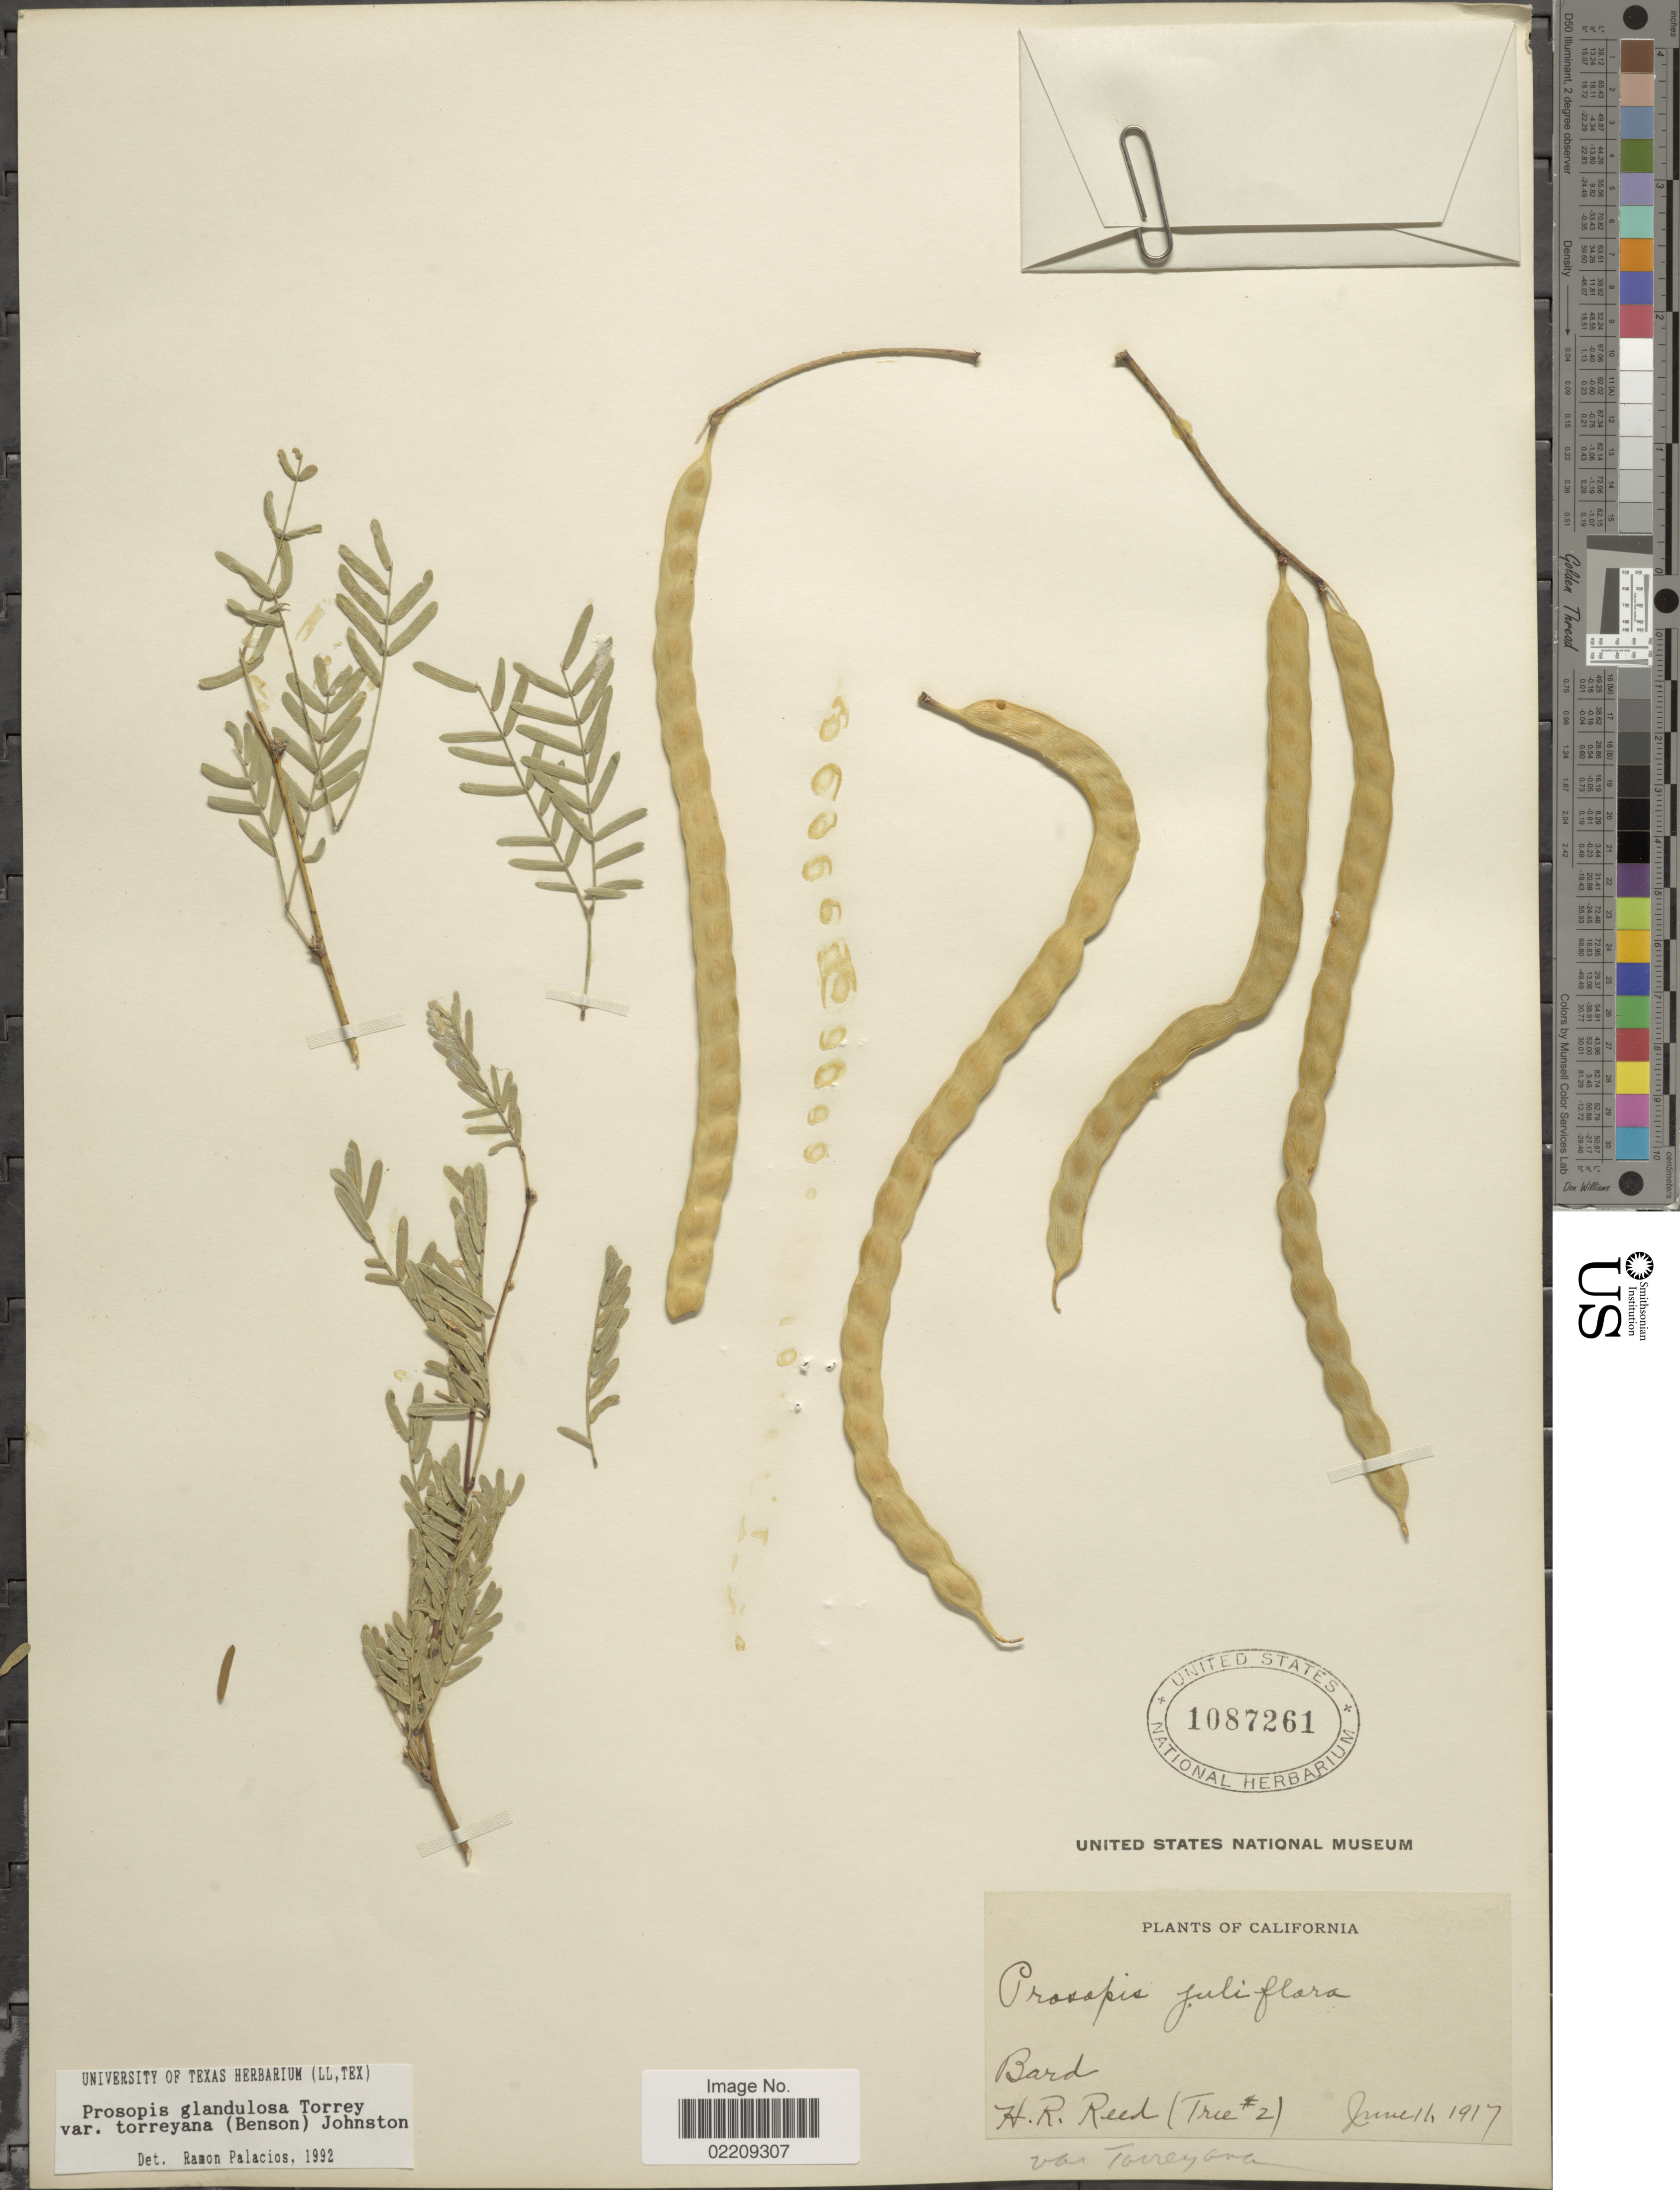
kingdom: Plantae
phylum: Tracheophyta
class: Magnoliopsida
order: Fabales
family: Fabaceae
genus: Neltuma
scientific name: Neltuma odorata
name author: (Torr. & Frém.) C. E. Hughes & G.P. Lewis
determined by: Strong, Mark T., (BOT), Smithsonian Institution - National Museum of Natural History (UNITED STATES)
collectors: H. Reed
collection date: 1917-06-11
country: United States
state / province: California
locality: Bard (Tree #2) [unsure placement].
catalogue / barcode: US 1087261